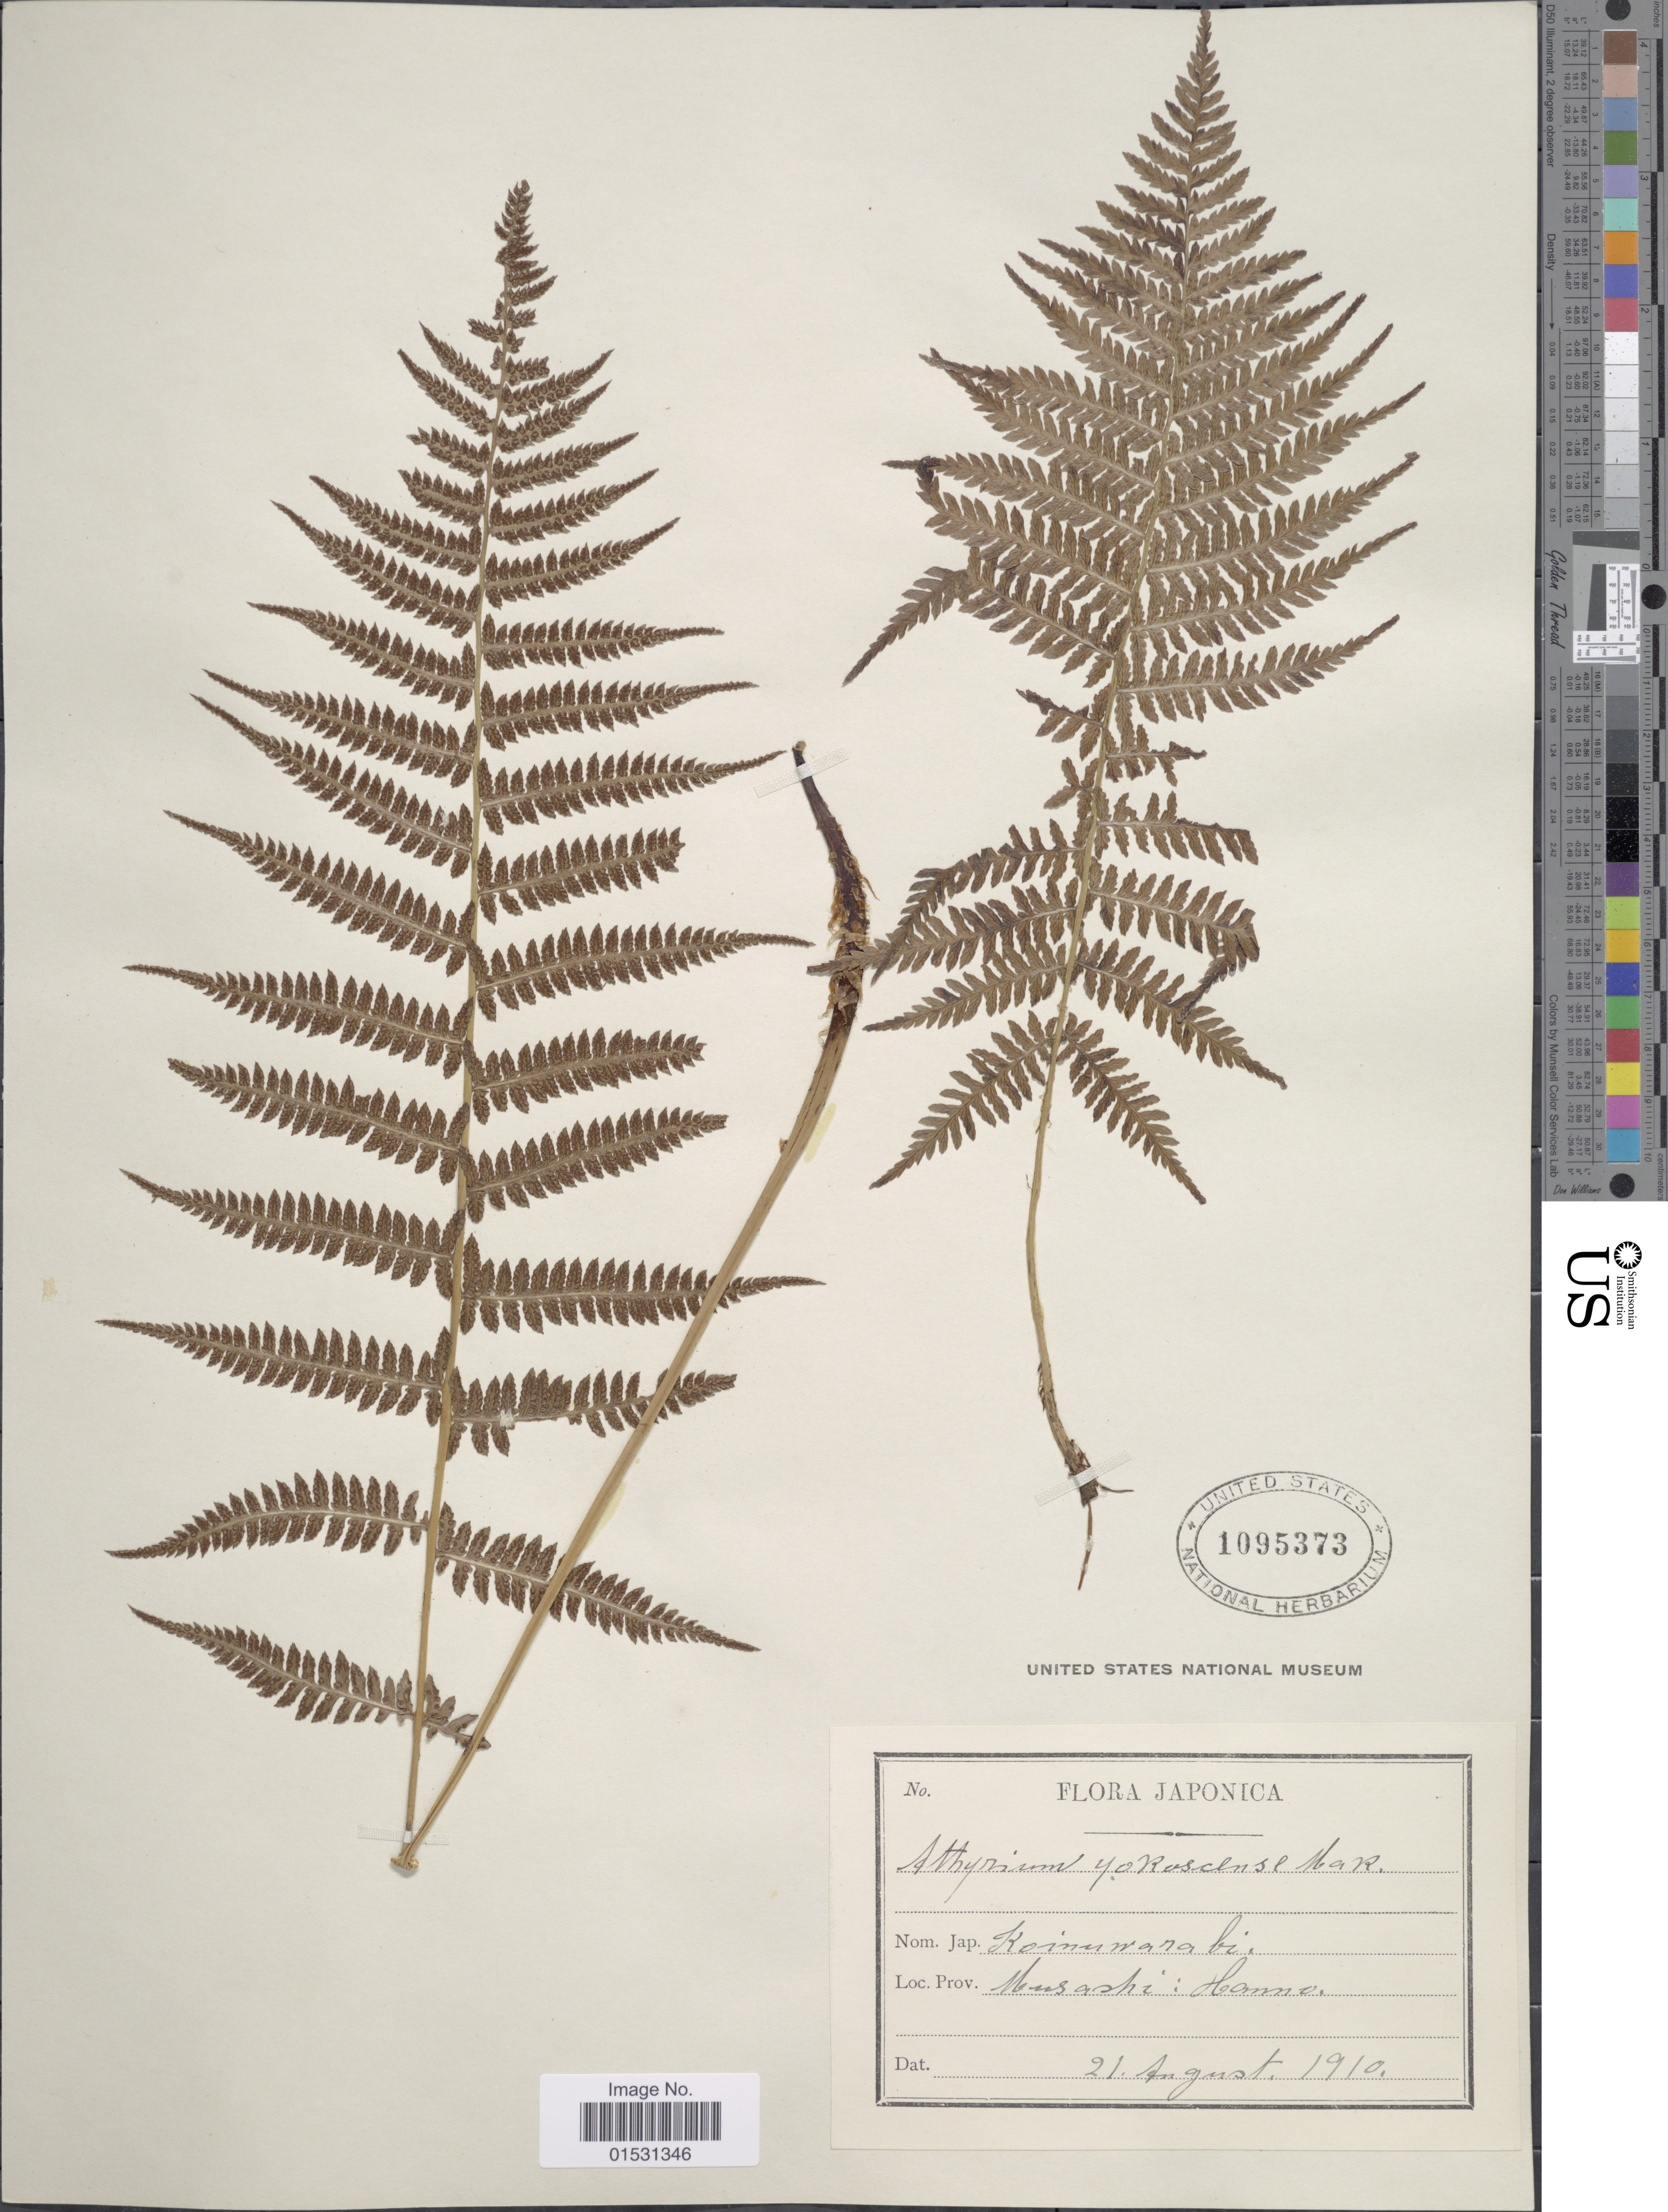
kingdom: Plantae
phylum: Tracheophyta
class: Polypodiopsida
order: Polypodiales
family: Athyriaceae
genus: Athyrium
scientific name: Athyrium yokoscense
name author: (Franch. & Sav.) Christ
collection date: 1910-08-21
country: Japan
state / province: Saitama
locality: Japonica. Musashi: Hanno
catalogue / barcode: US 1095373